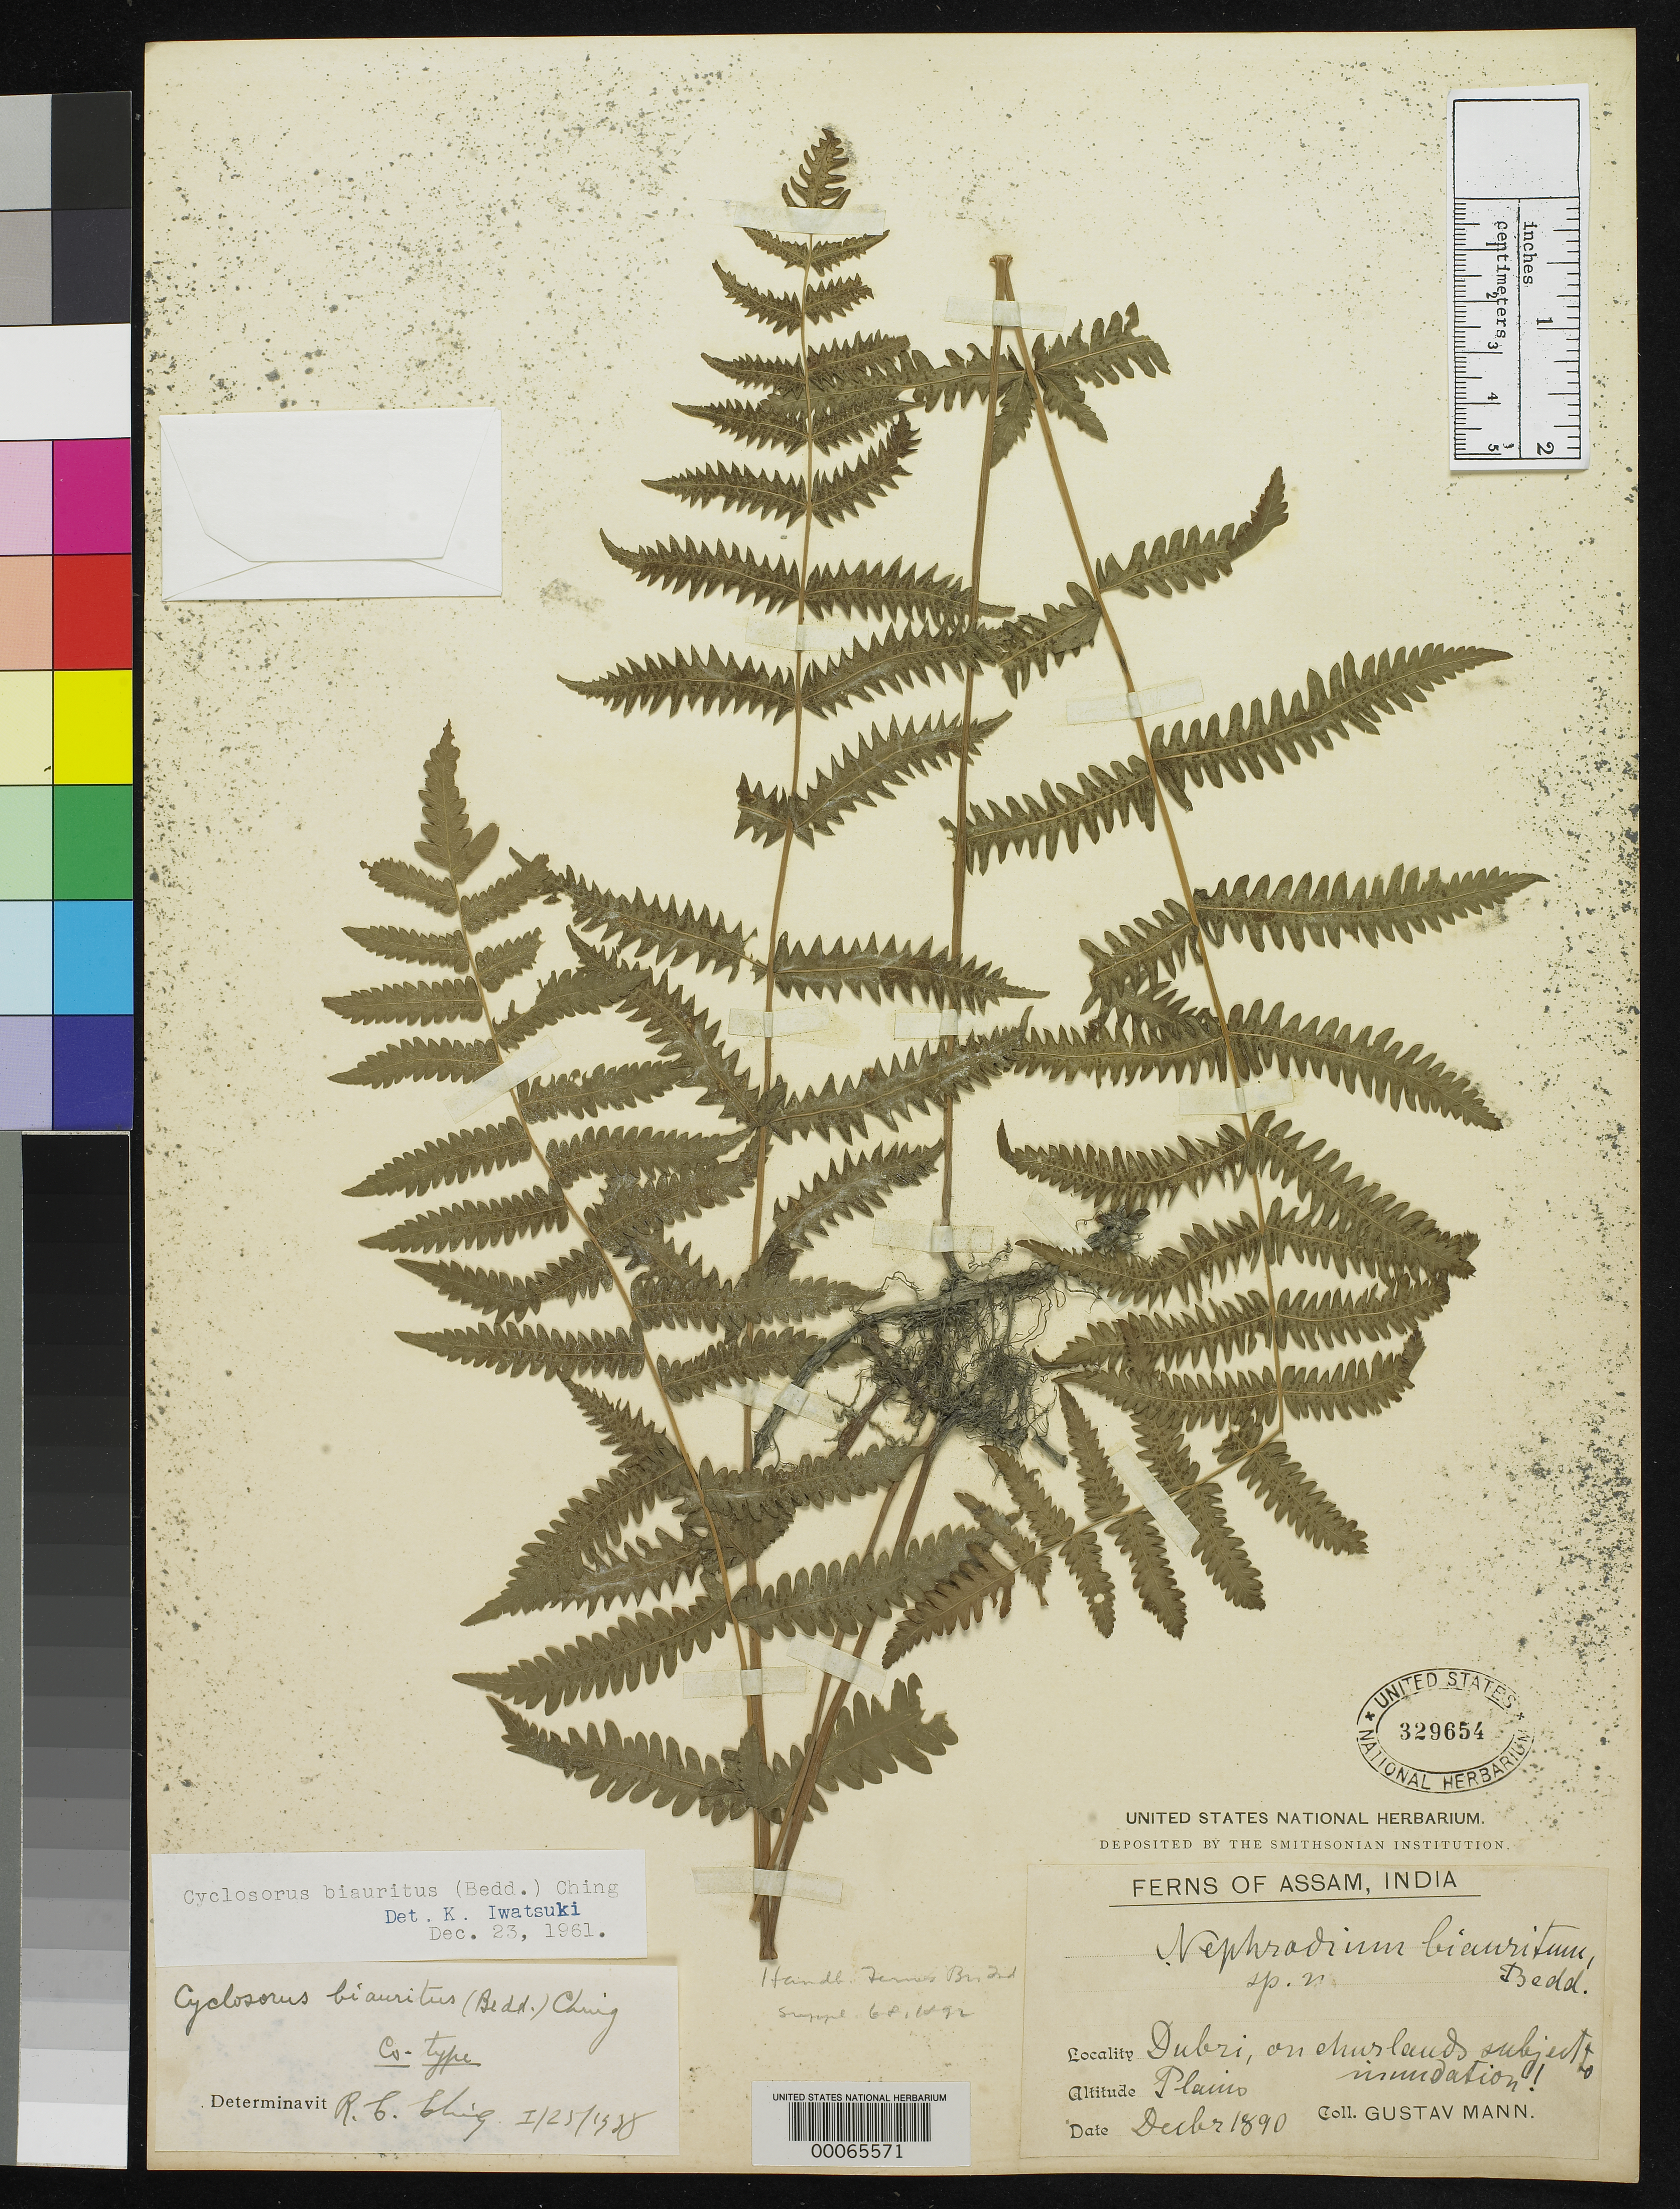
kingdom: Plantae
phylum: Tracheophyta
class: Polypodiopsida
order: Polypodiales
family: Dryopteridaceae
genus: Nephrodium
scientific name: Nephrodium brauritum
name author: Bedd.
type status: Type Collection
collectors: J. Mann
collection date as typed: Dec 1890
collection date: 1890-12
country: India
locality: Assam, Dubri.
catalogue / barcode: US 329654